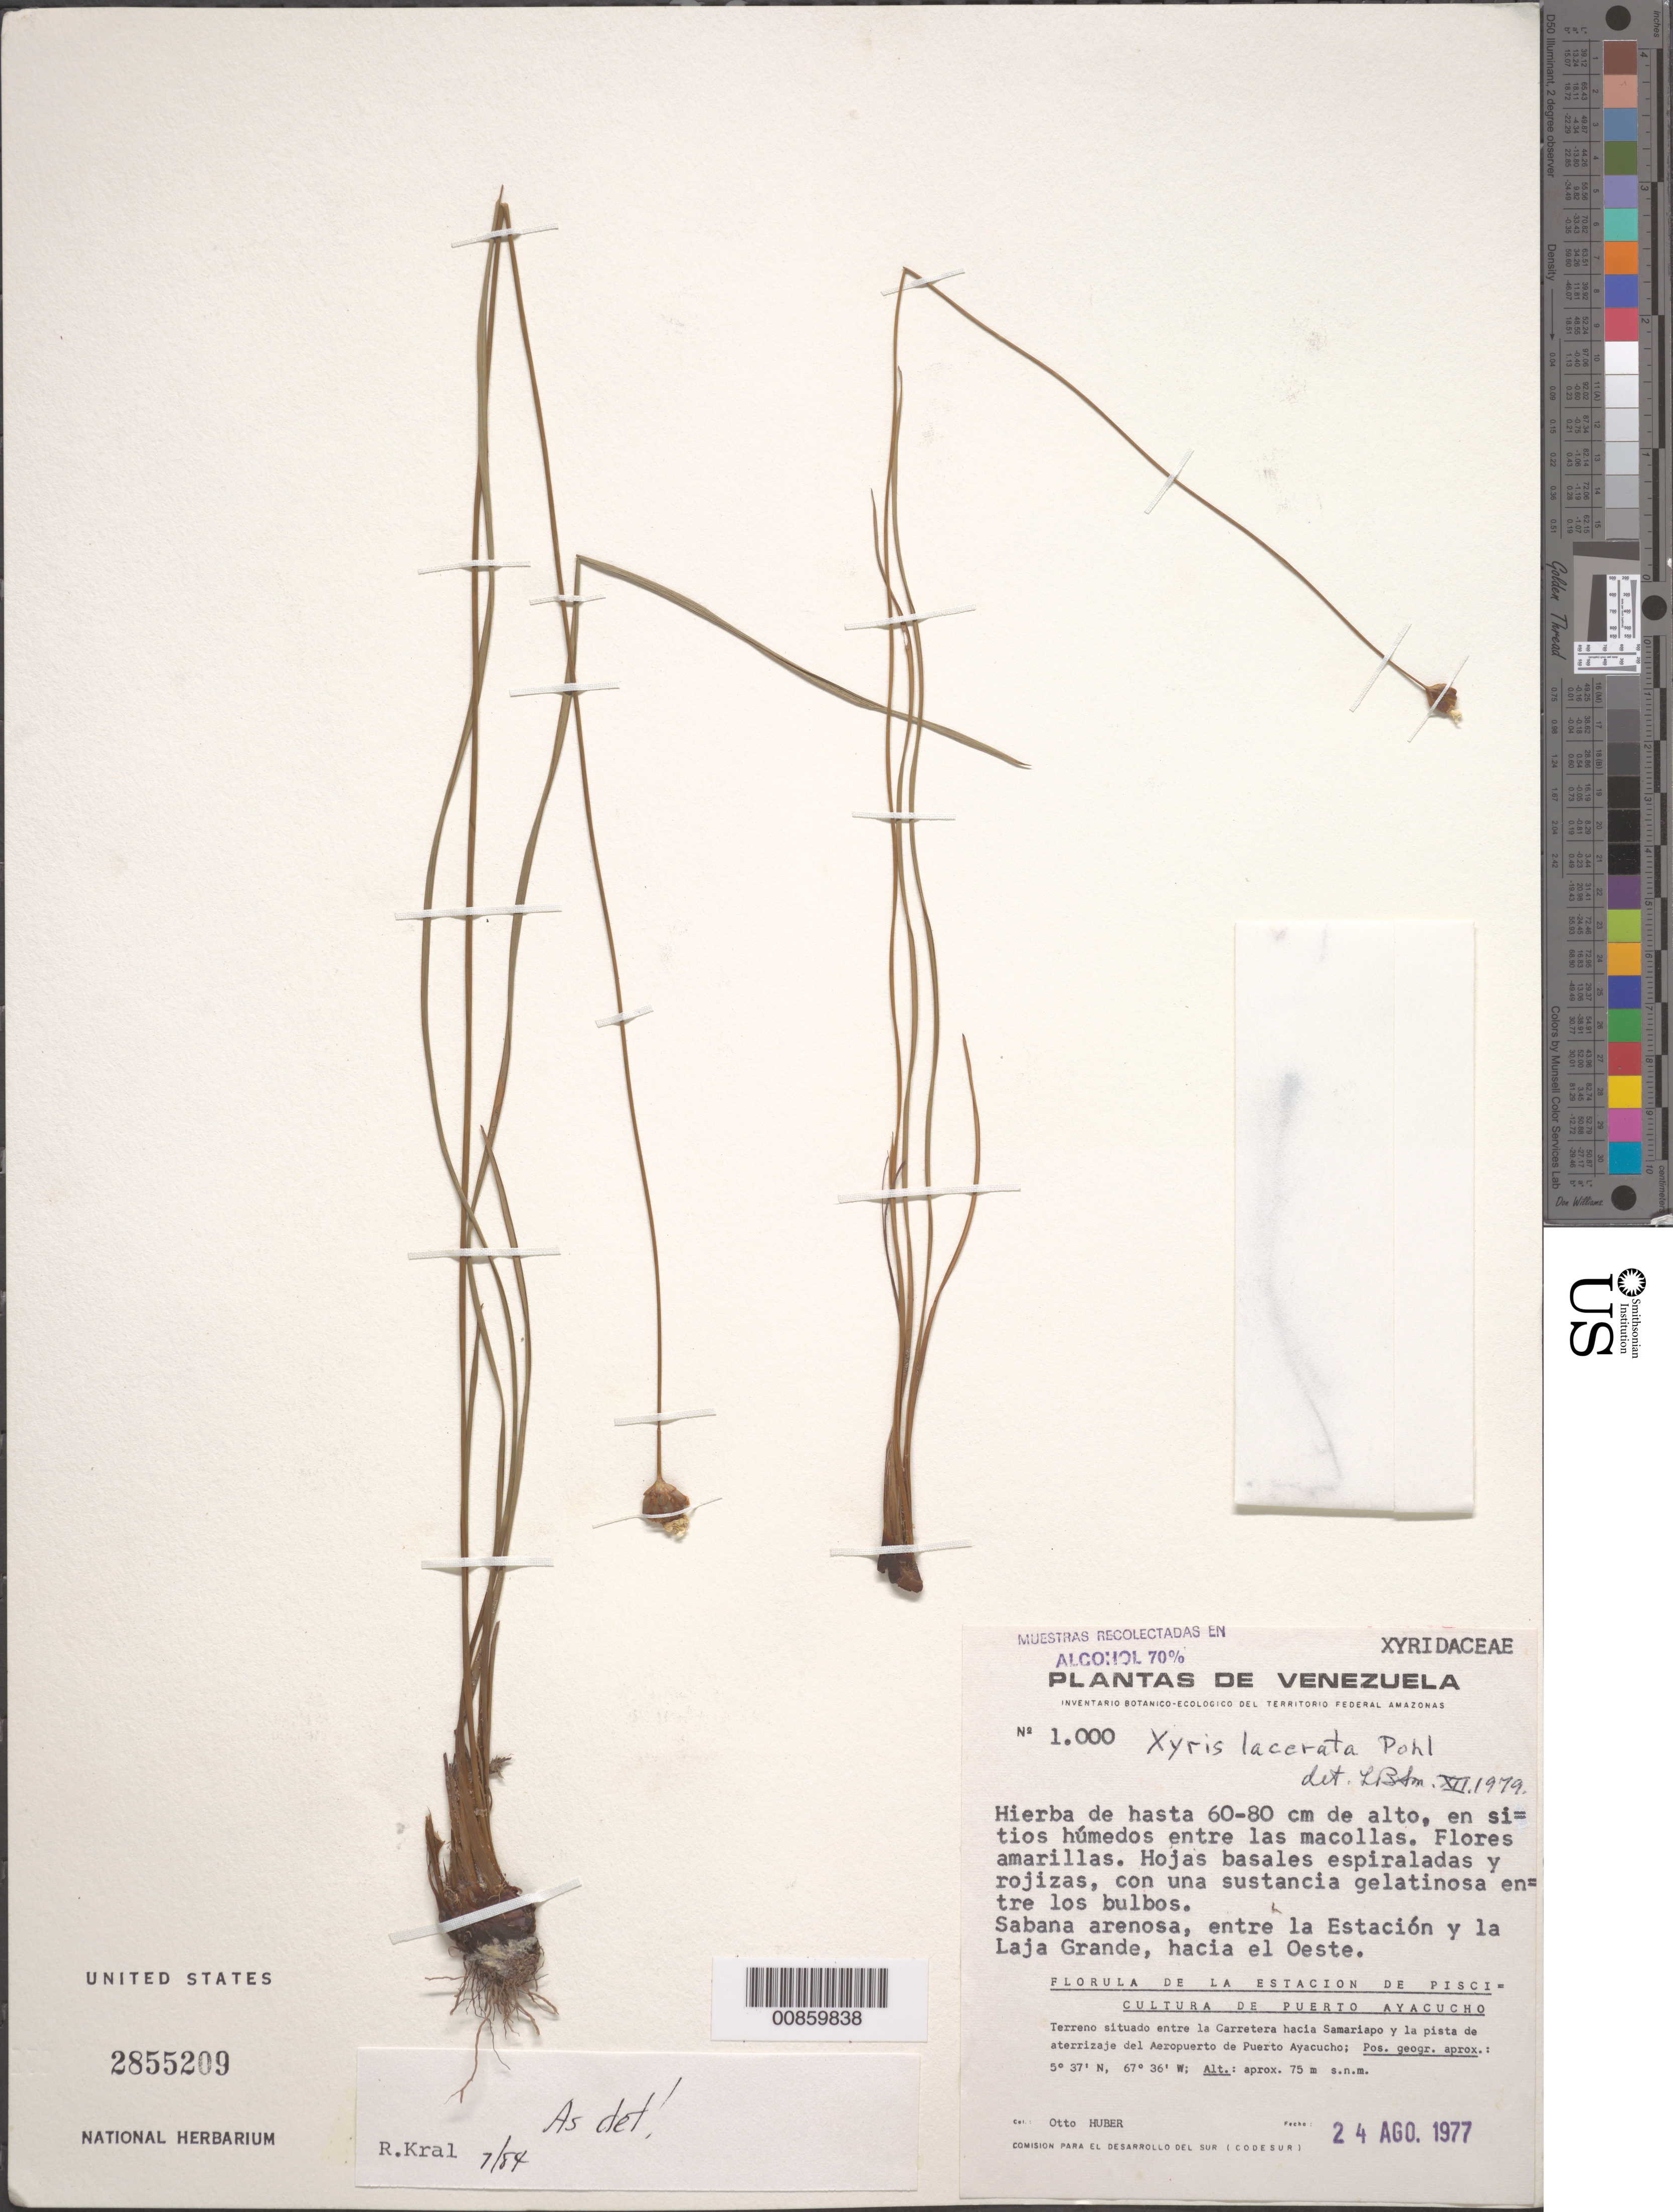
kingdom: Plantae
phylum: Tracheophyta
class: Liliopsida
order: Poales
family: Xyridaceae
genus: Xyris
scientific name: Xyris lacerata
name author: Pohl ex Seub.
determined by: Kral, Robert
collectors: O. Huber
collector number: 1000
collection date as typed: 24-Aug-77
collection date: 1977-08-24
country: Venezuela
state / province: Amazonas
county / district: Atures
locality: Puerto Ayacucho, carretera hacia Samariapo y la pista de aterrizaje del Aeropuerto de Puerto Ayacucho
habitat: Sitios húmedos entre las macollas; sabana arenosa.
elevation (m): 75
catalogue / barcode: US 2855209